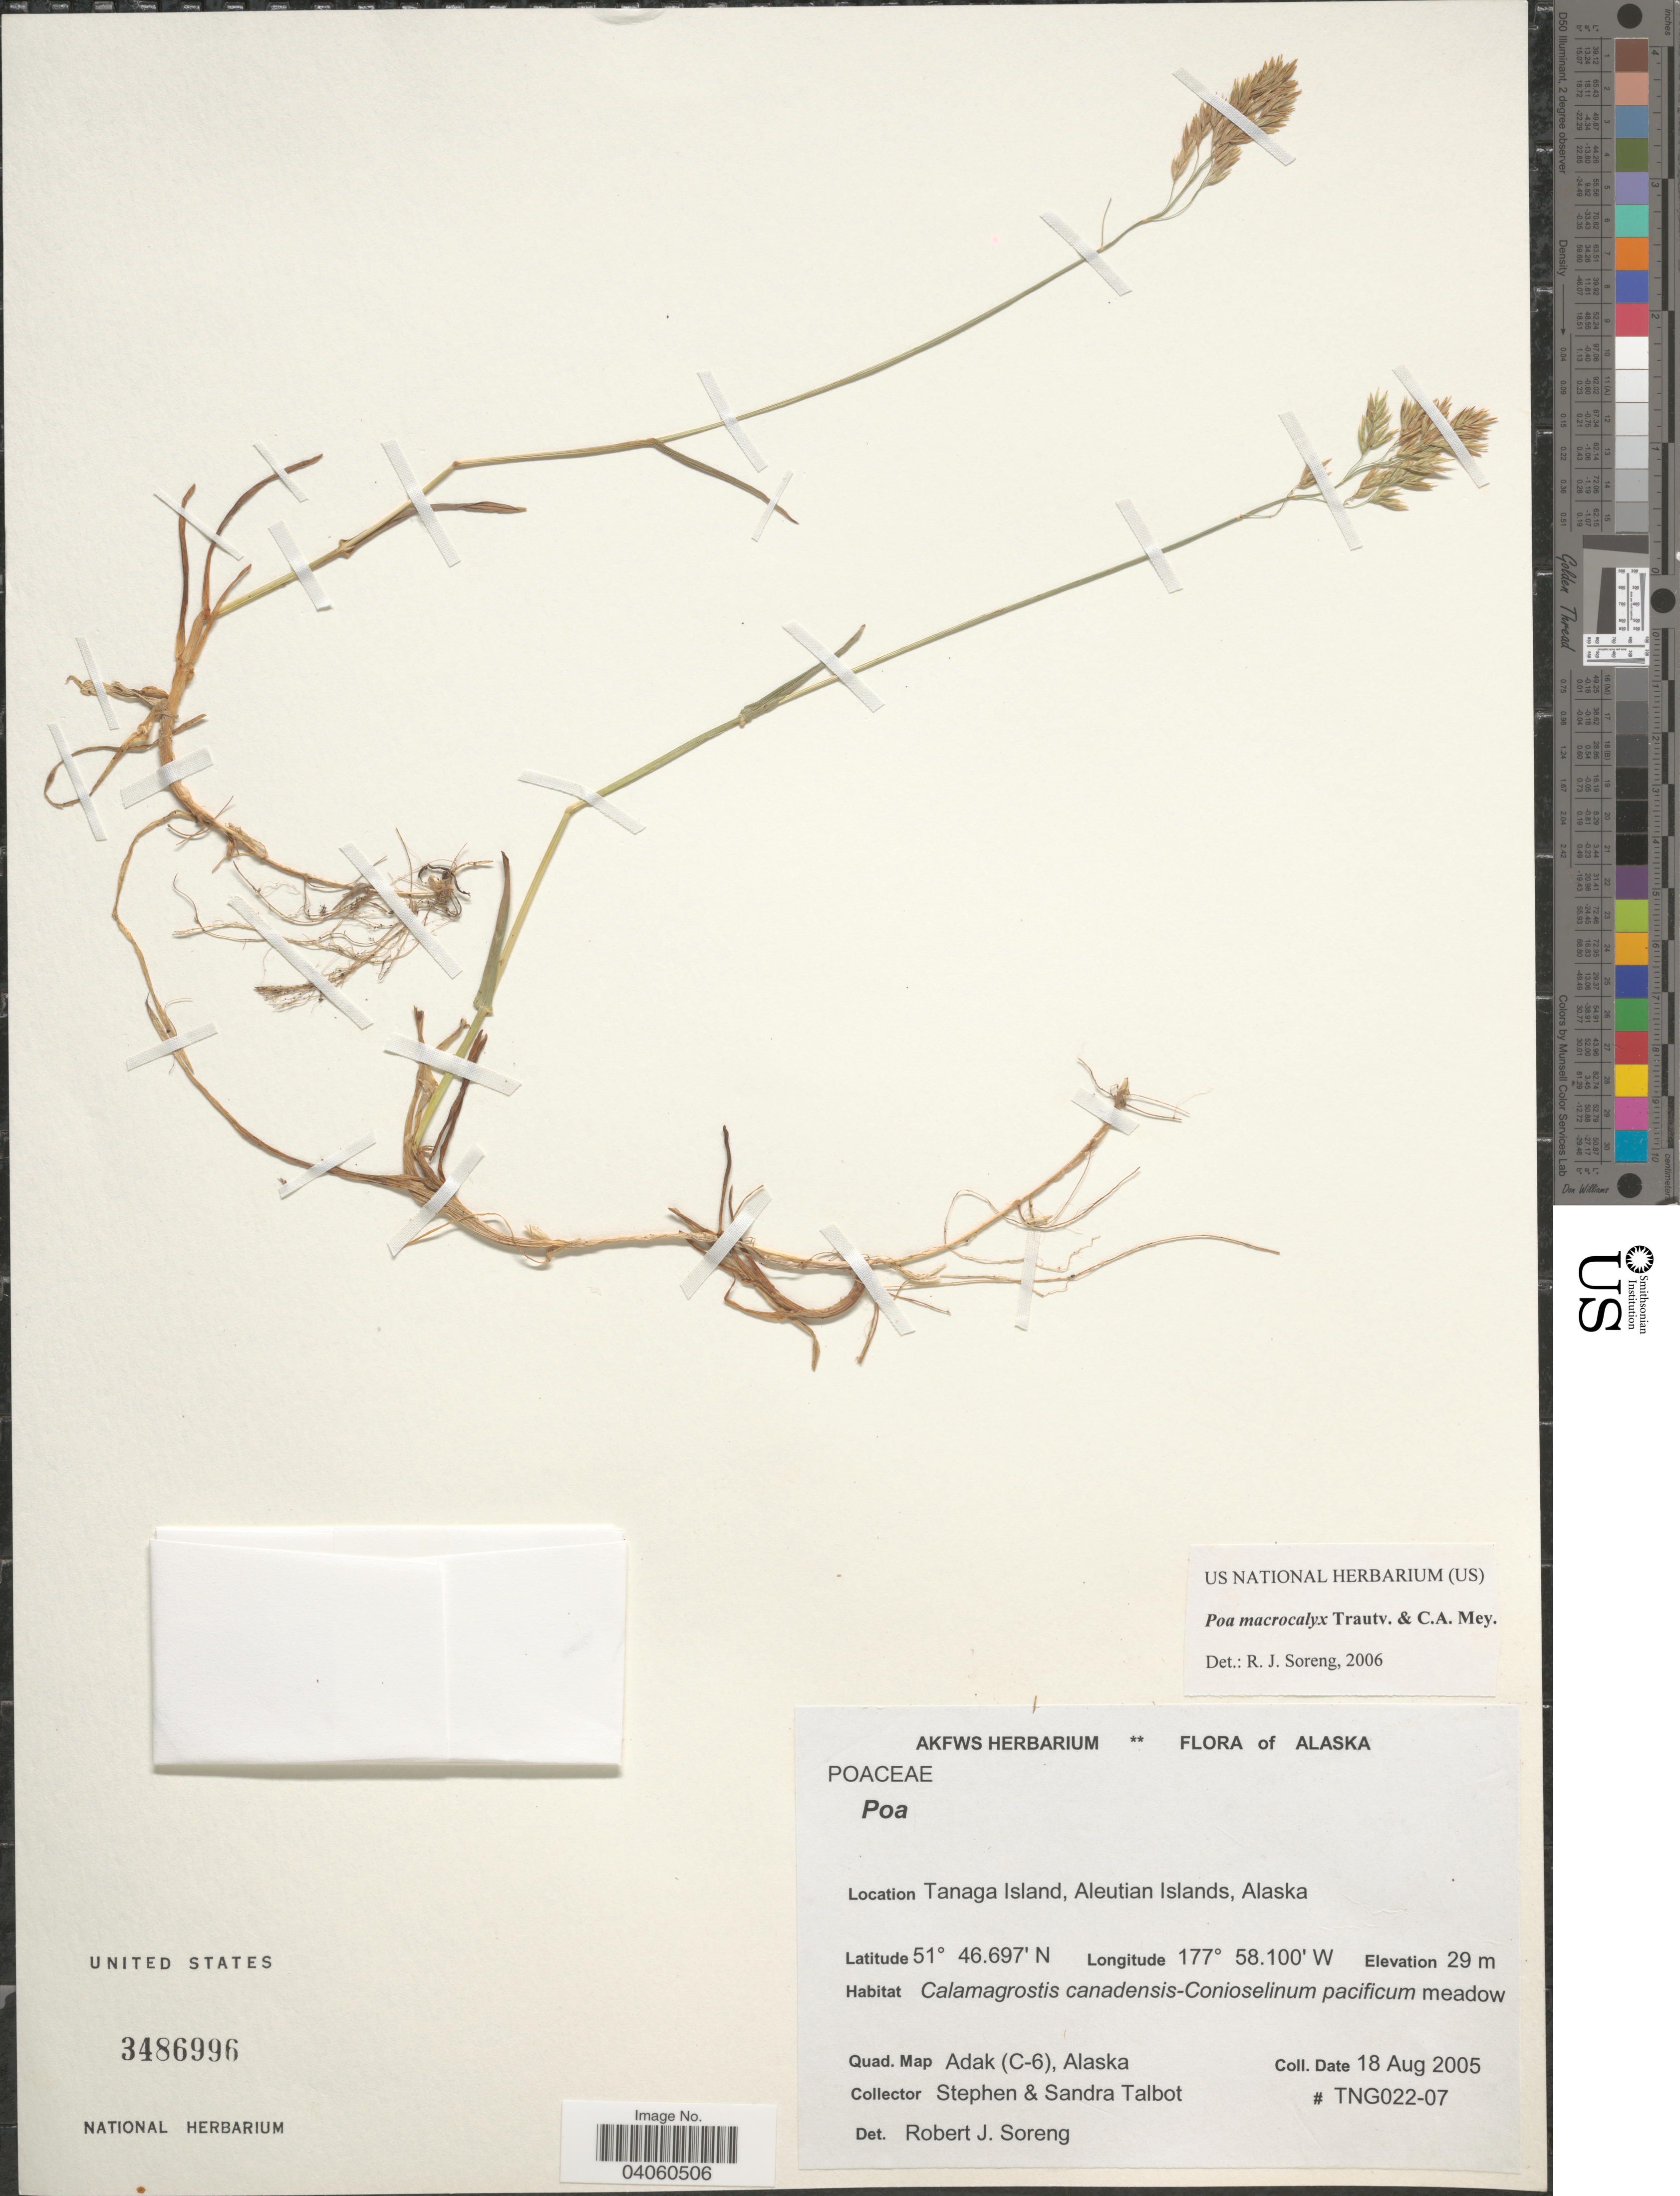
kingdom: Plantae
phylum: Tracheophyta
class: Liliopsida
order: Poales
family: Poaceae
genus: Poa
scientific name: Poa macrocalyx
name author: Trautv. & C.A. Mey.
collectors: S. S. Talbot & S. Talbot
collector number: TNG022-07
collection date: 2005-08-18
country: United States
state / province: Alaska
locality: Tanaga Island, Aleutian Islands. Quad. Map Adak (C-6).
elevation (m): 29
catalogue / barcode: US 3486996